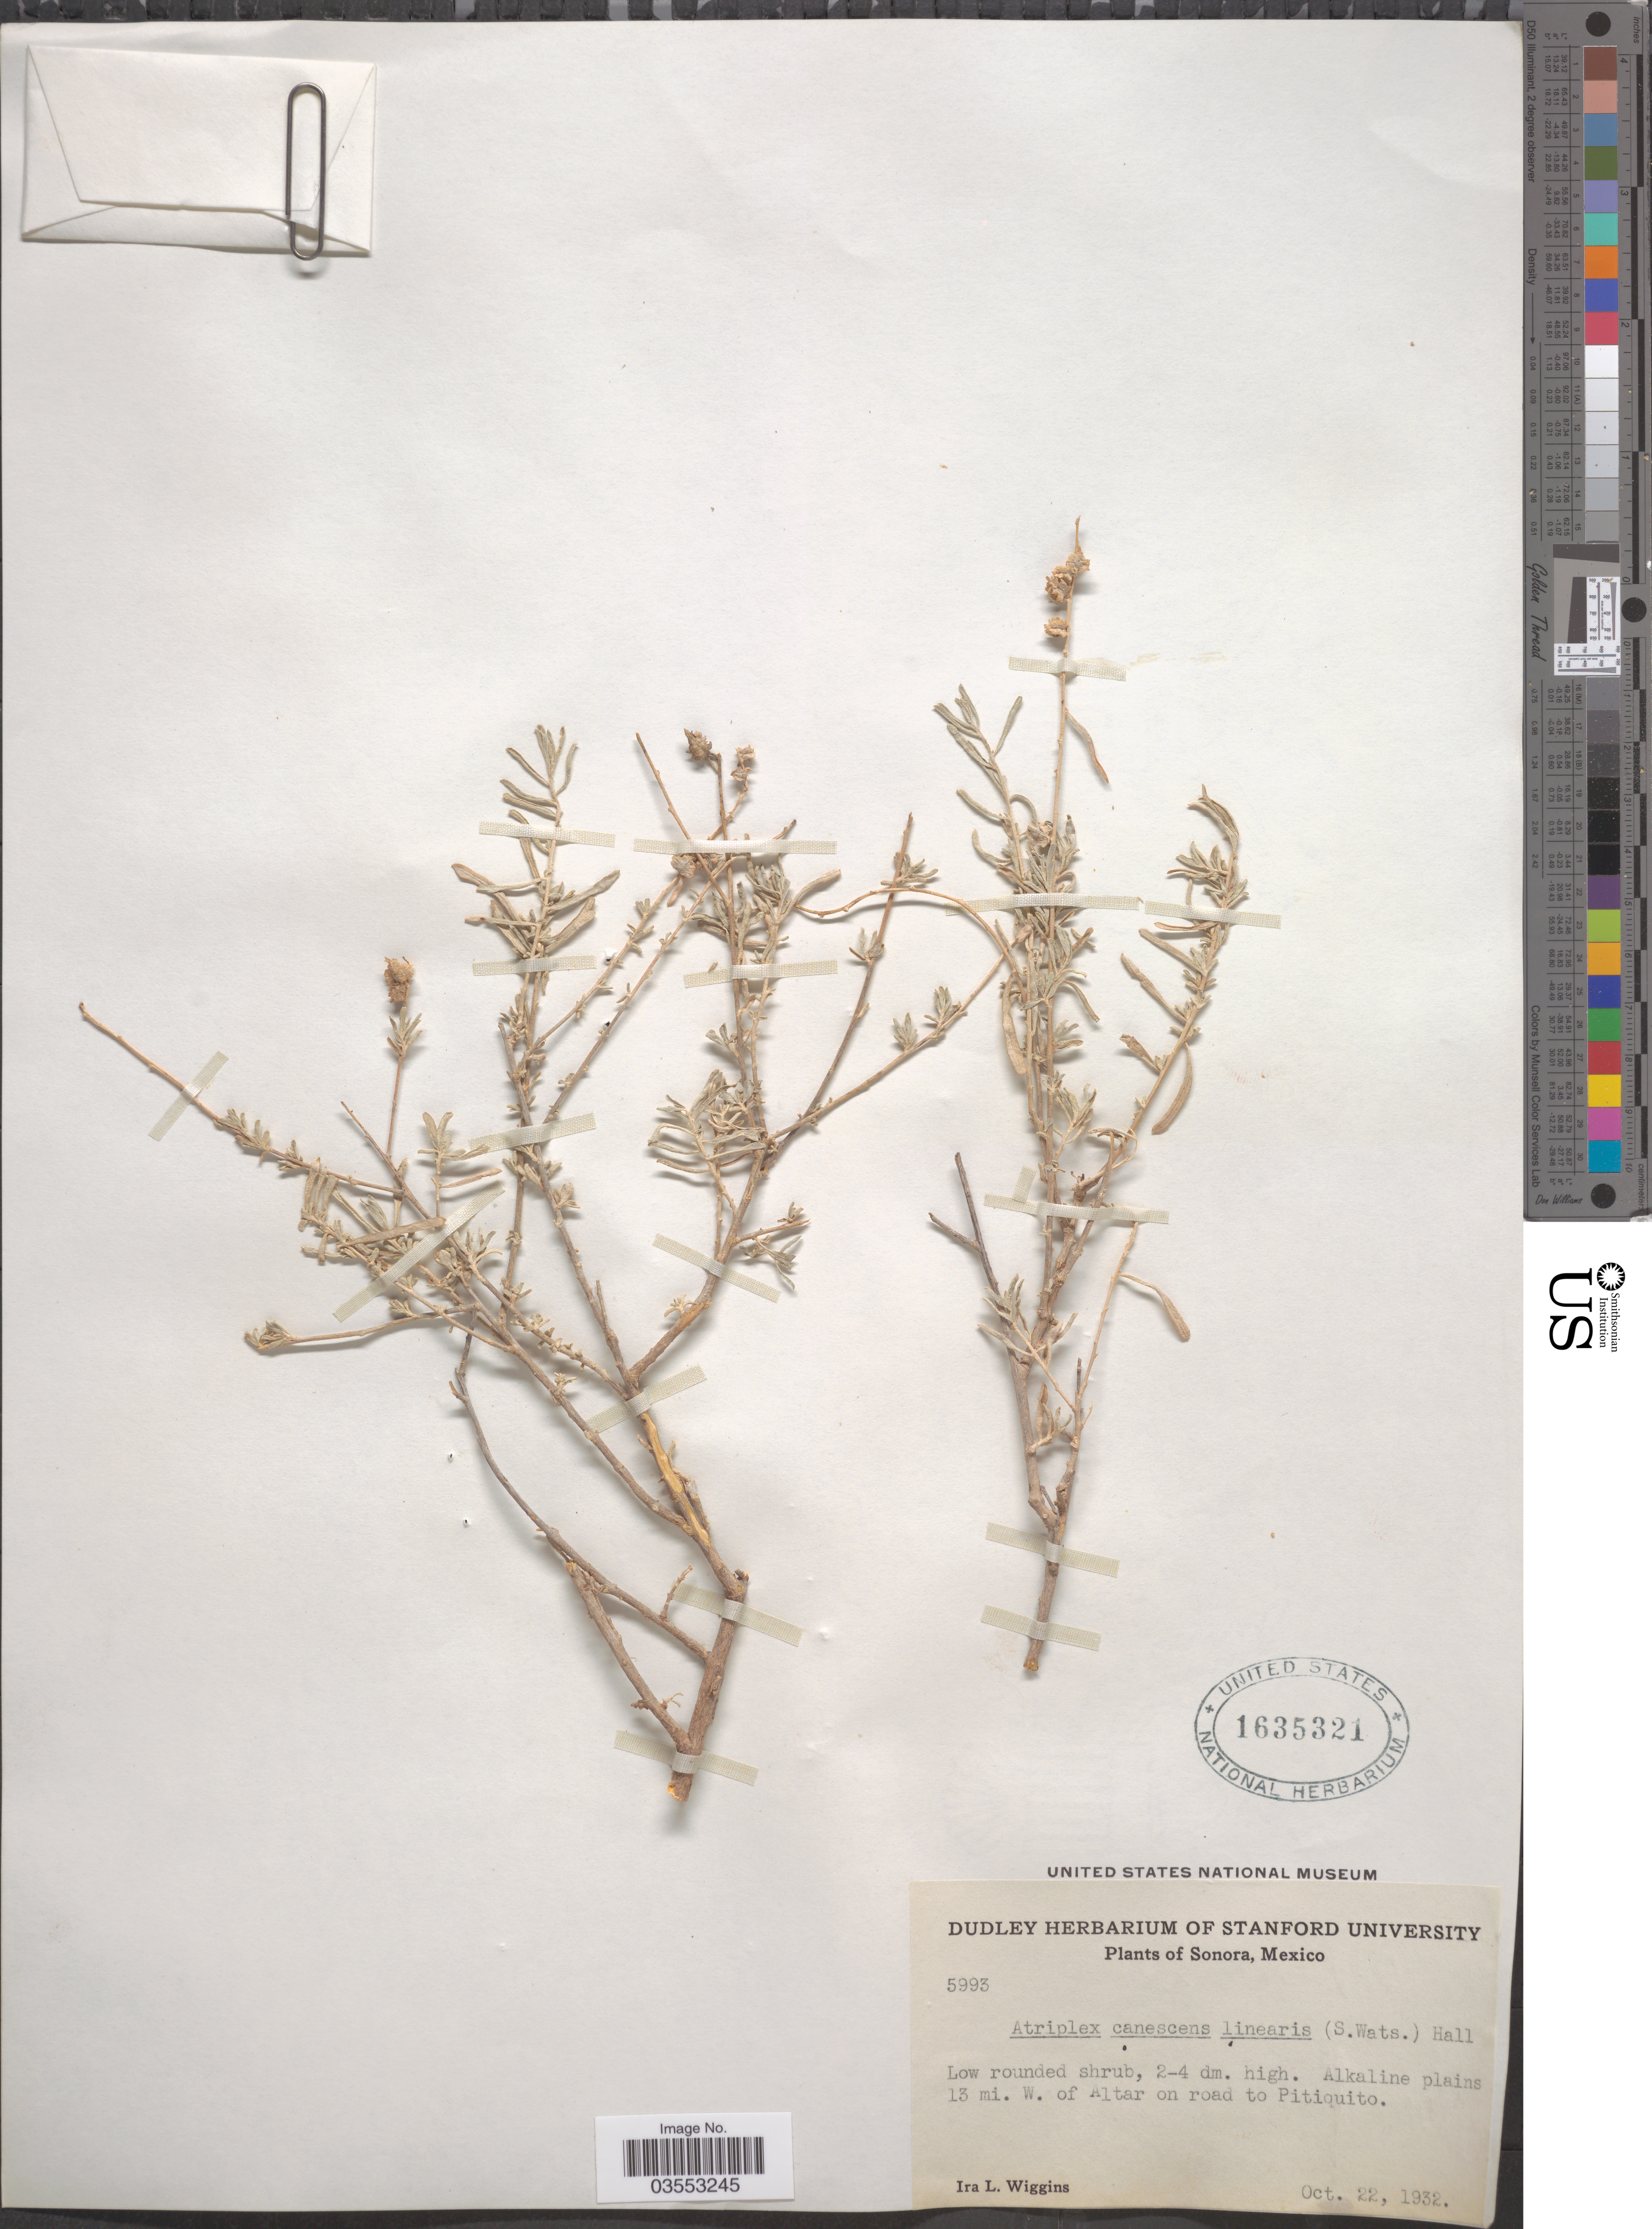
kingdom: Plantae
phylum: Tracheophyta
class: Magnoliopsida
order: Caryophyllales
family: Amaranthaceae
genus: Atriplex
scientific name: Atriplex canescens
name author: (Pursh) Nutt.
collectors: I. L. Wiggins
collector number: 5993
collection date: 1932-10-22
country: Mexico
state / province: Sonora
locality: Alkaline plains 13 mi. W. of Altar on road to Pitiquito.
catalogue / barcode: US 1635321